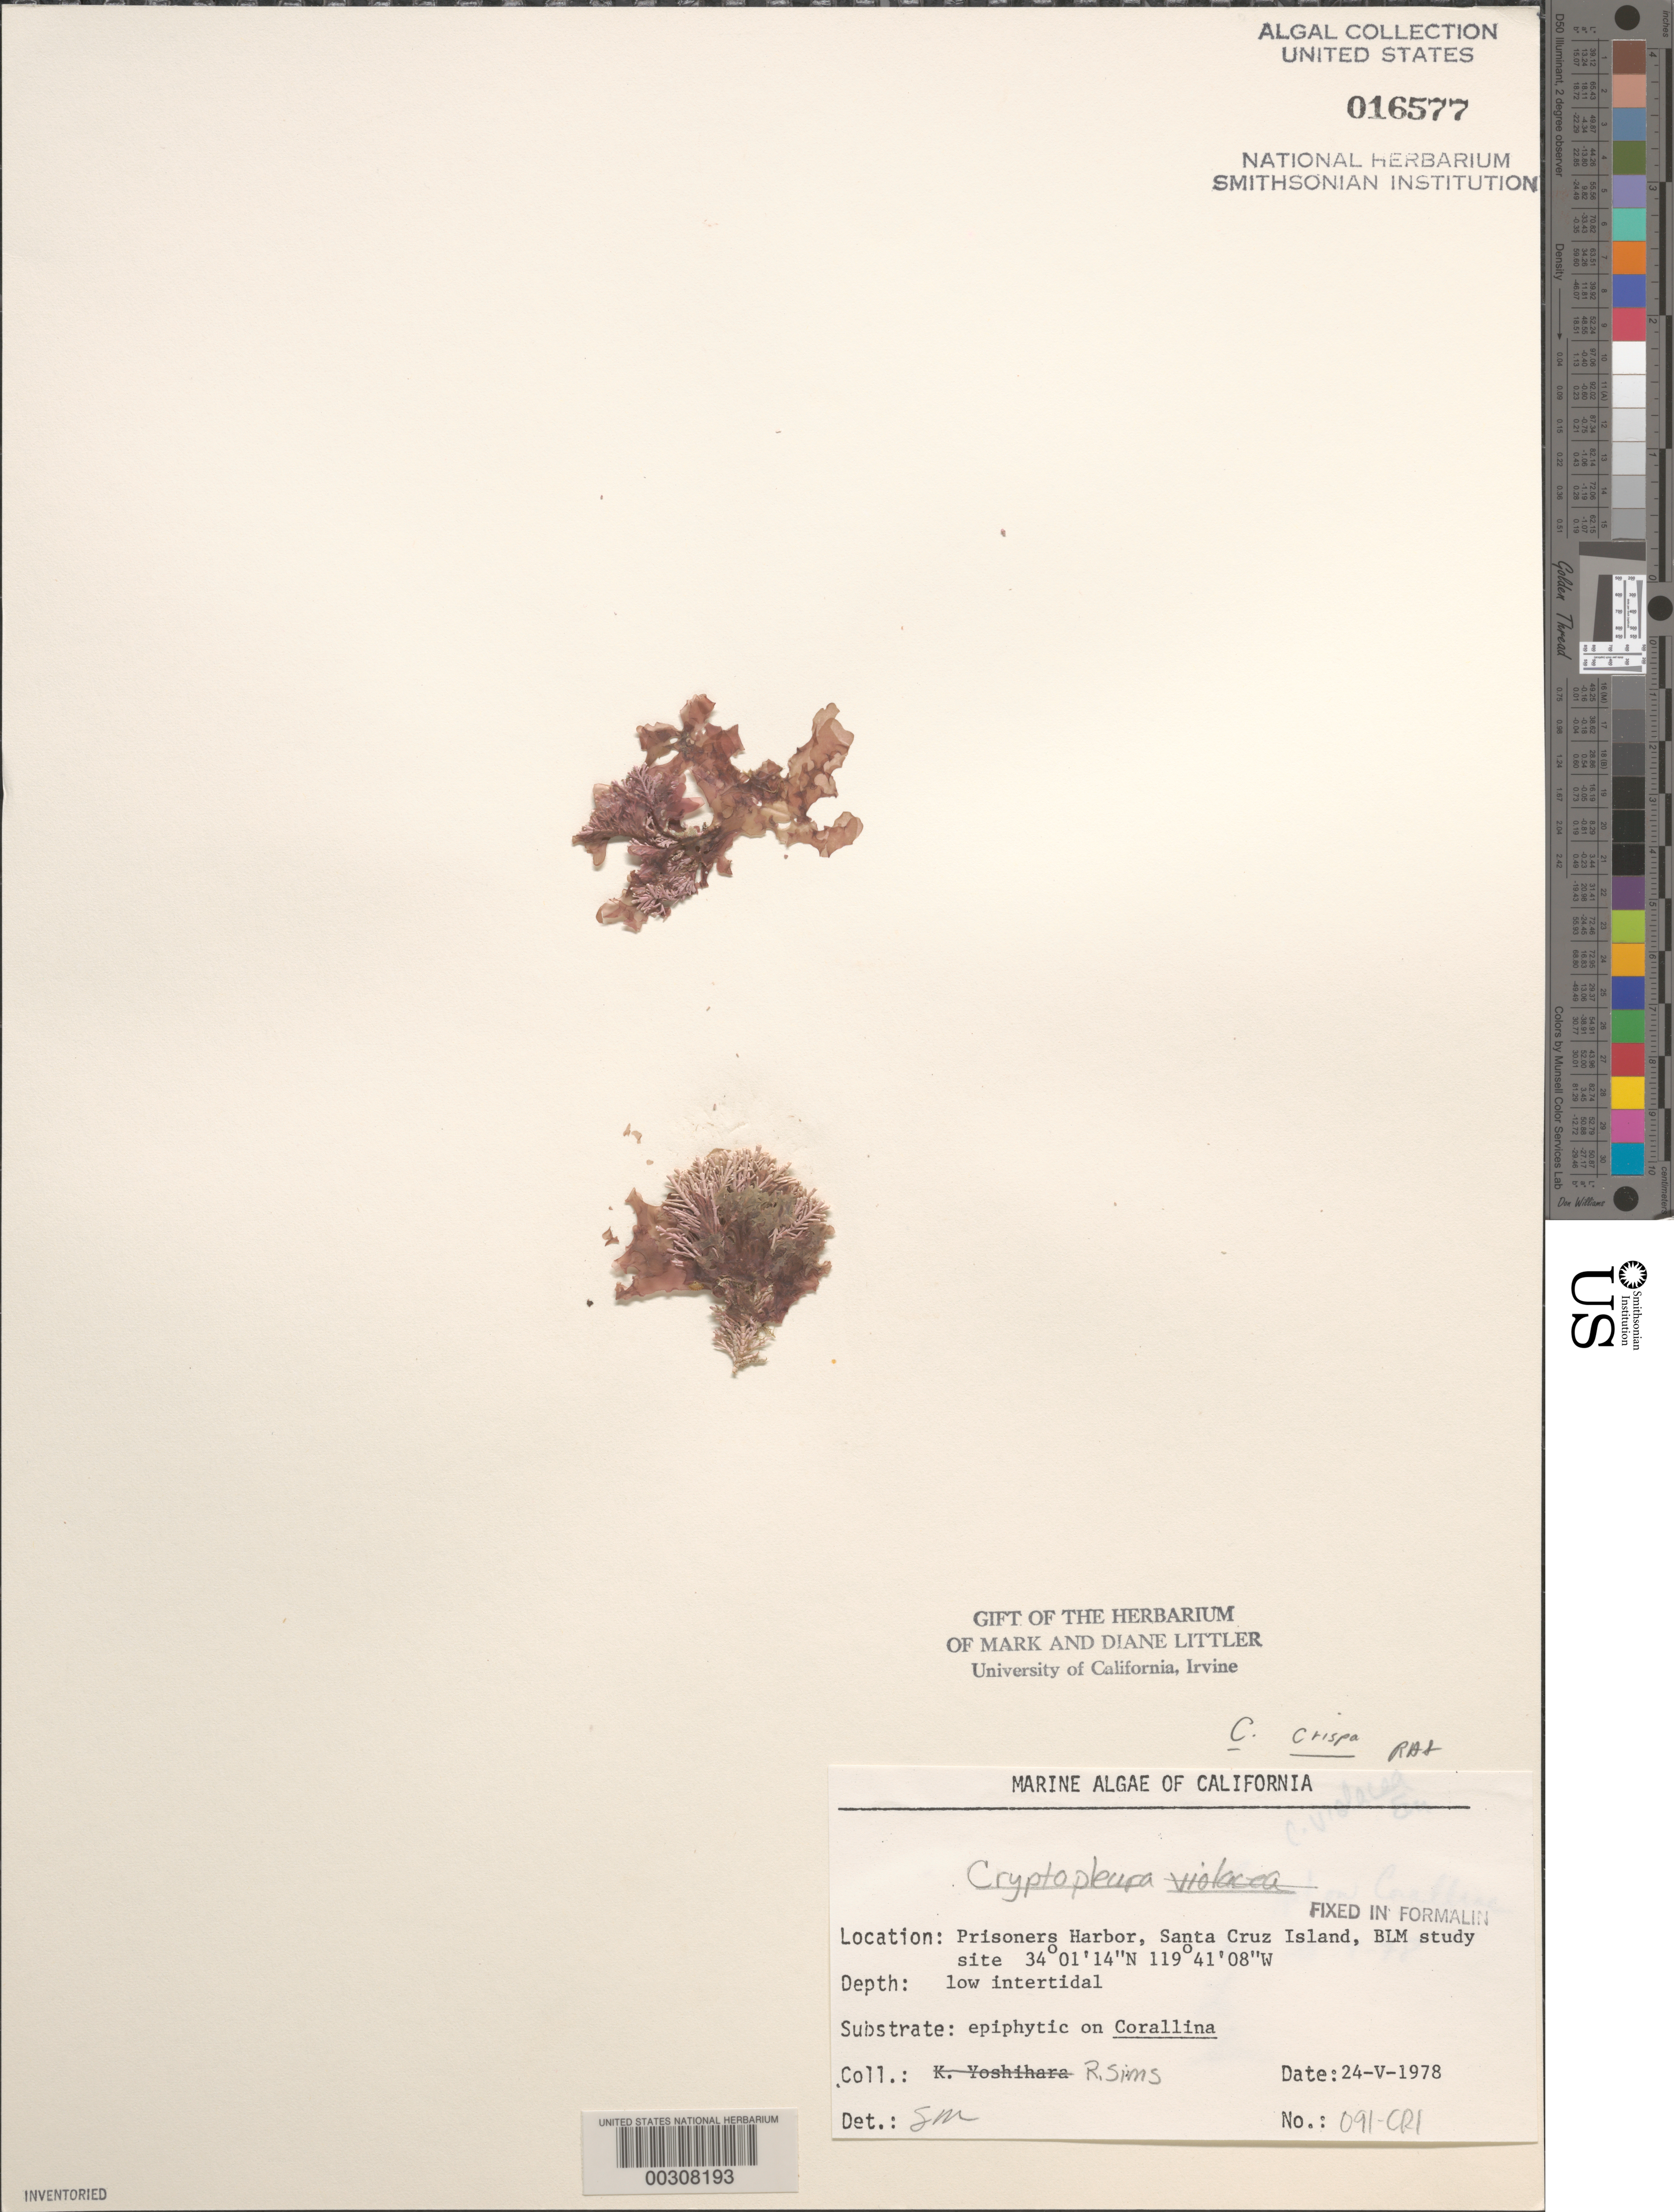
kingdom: Plantae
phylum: Rhodophyta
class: Florideophyceae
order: Ceramiales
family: Delesseriaceae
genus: Cryptopleura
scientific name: Cryptopleura crispa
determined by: Sims, Robert H.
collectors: R. H. Sims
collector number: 091-CRI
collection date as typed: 24 May 1978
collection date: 1978-05-24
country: United States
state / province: California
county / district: Santa Barbara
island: Santa Cruz Island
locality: Prisoner's Harbor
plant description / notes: BLM-SOCALBIGHT Rocky Intertidal Survey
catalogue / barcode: US 16577